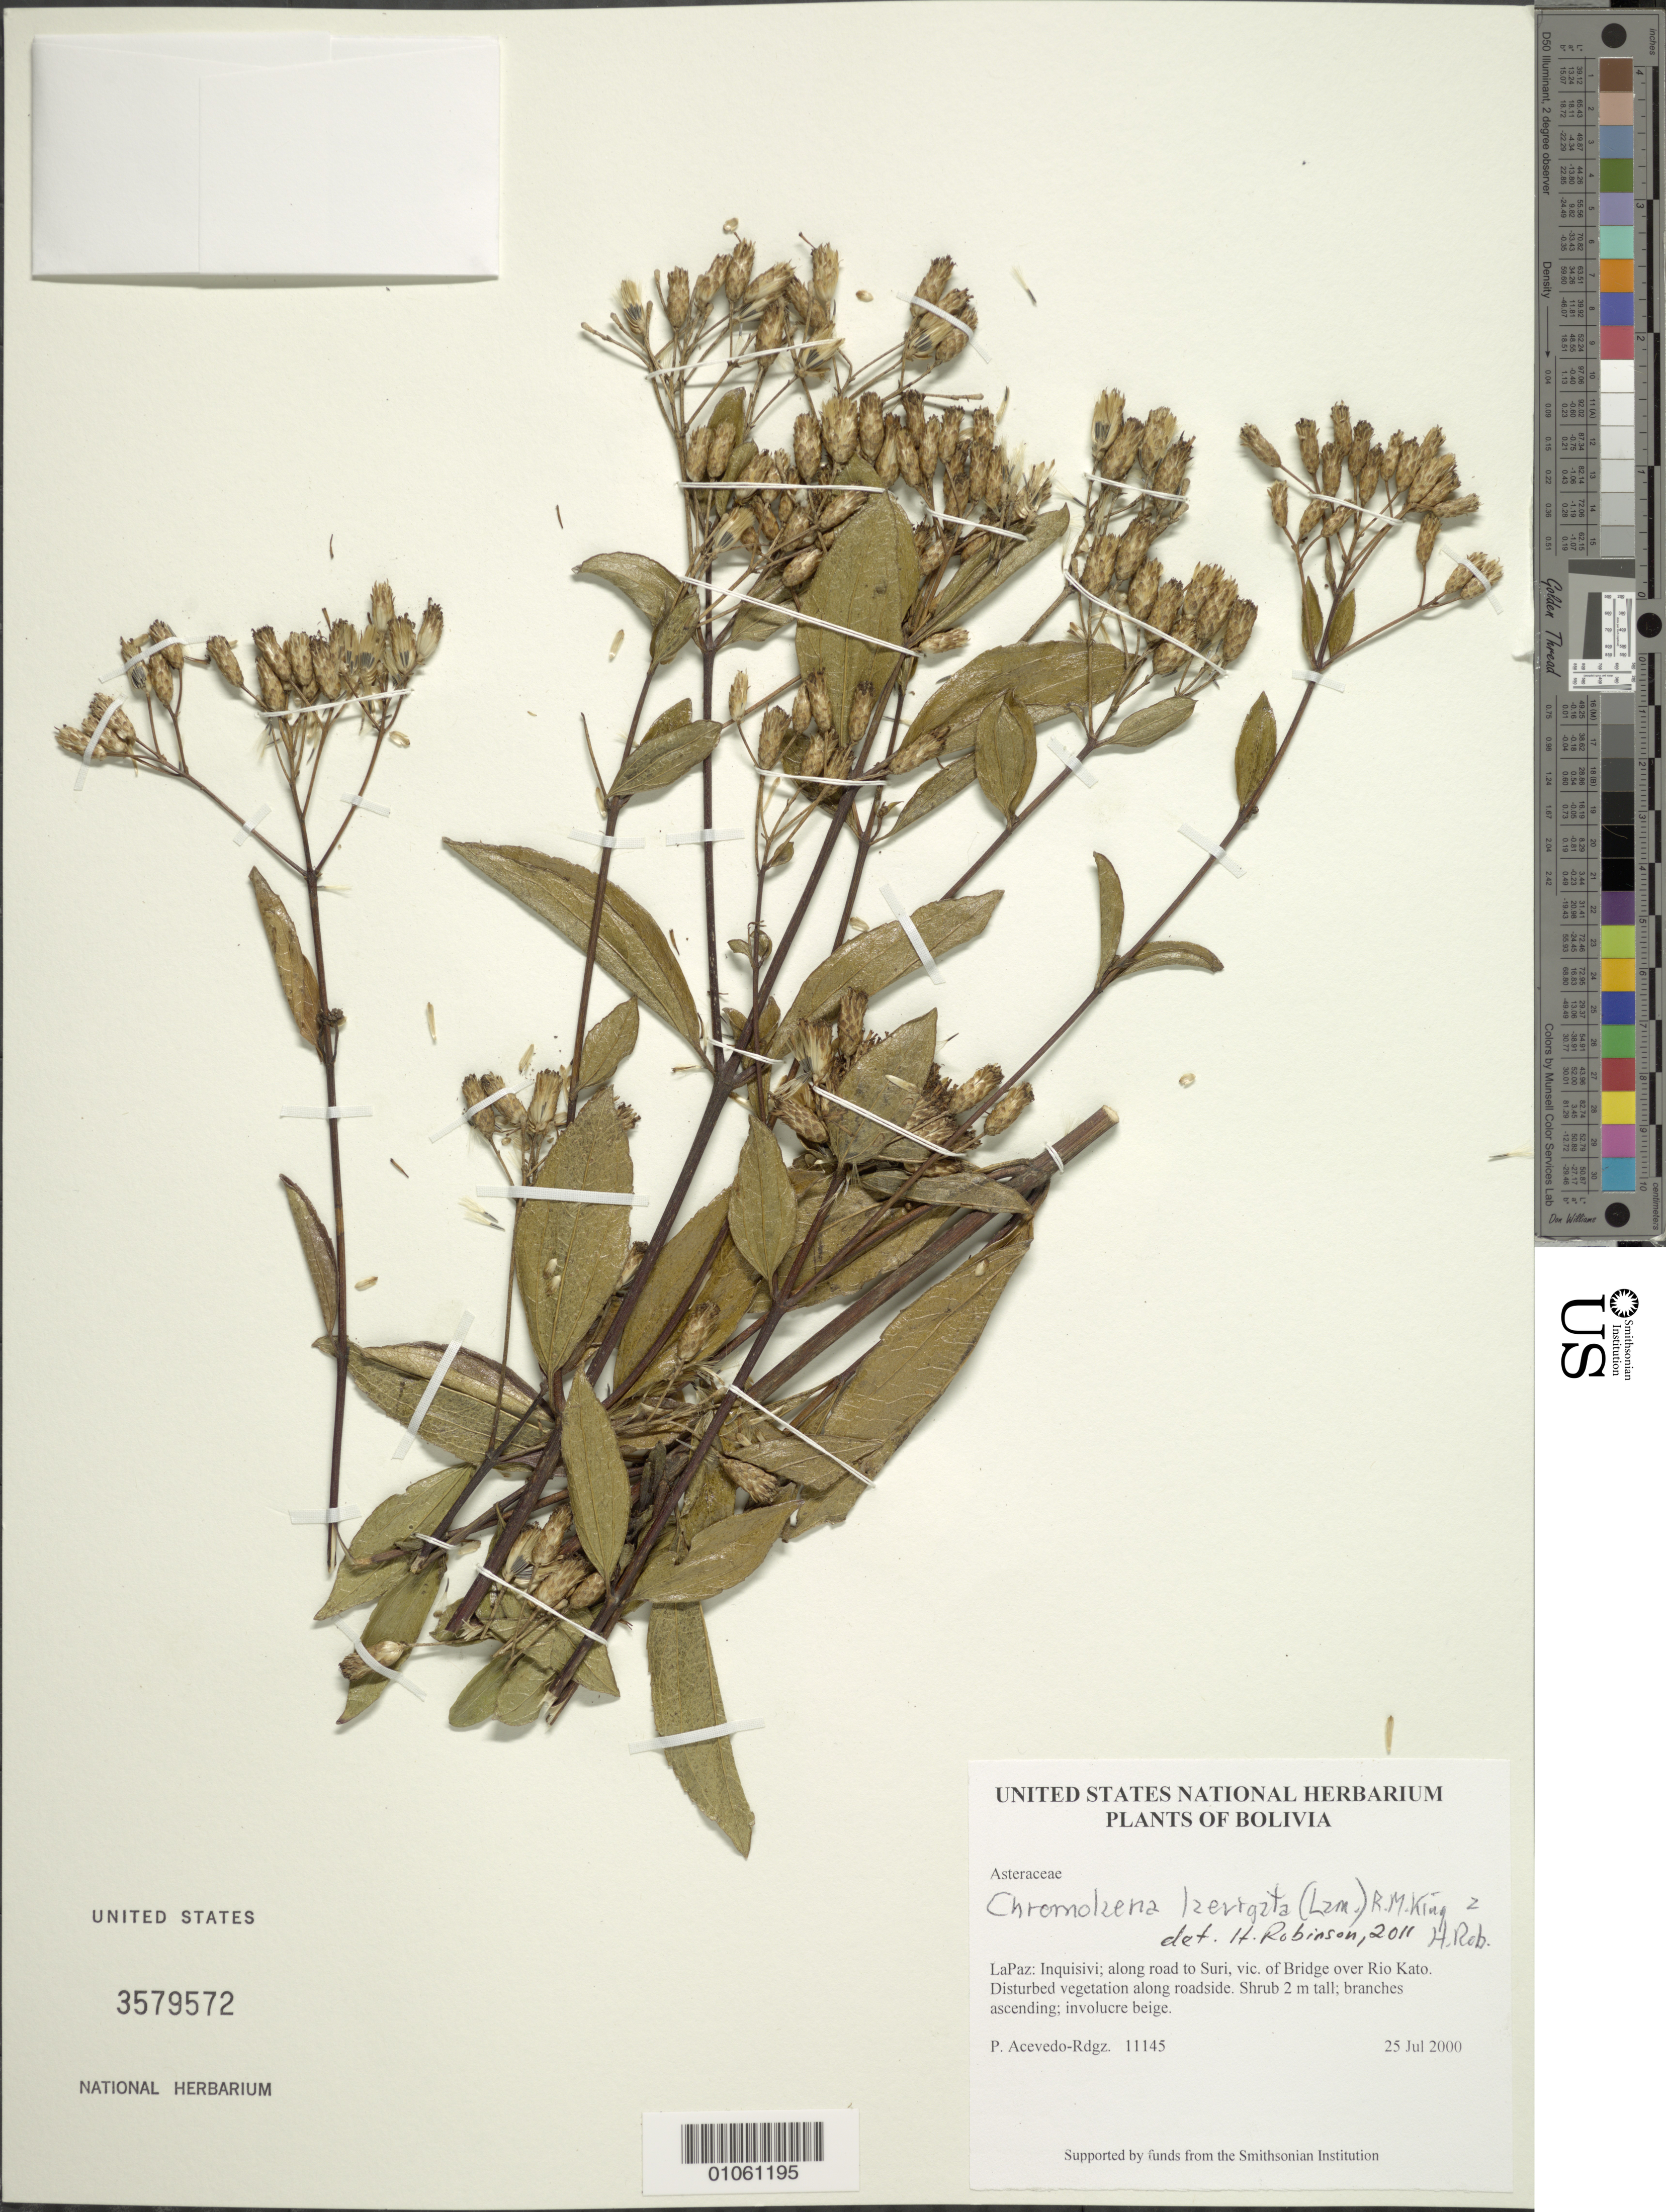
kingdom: Plantae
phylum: Tracheophyta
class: Magnoliopsida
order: Asterales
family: Asteraceae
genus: Chromolaena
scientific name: Chromolaena laevigata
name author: (Lam.) R.M. King & H. Rob.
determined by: Robinson, Harold E., (US)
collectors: P. Acevedo-Rodr.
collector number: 11145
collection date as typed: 25 Jul 2000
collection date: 2000-07-25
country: Bolivia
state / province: La Paz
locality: LaPaz: Inquisivi; along road to Suri, vic. of Bridge over Rio Kato.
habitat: Disturbed vegetation along roadside.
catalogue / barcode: US 3579572